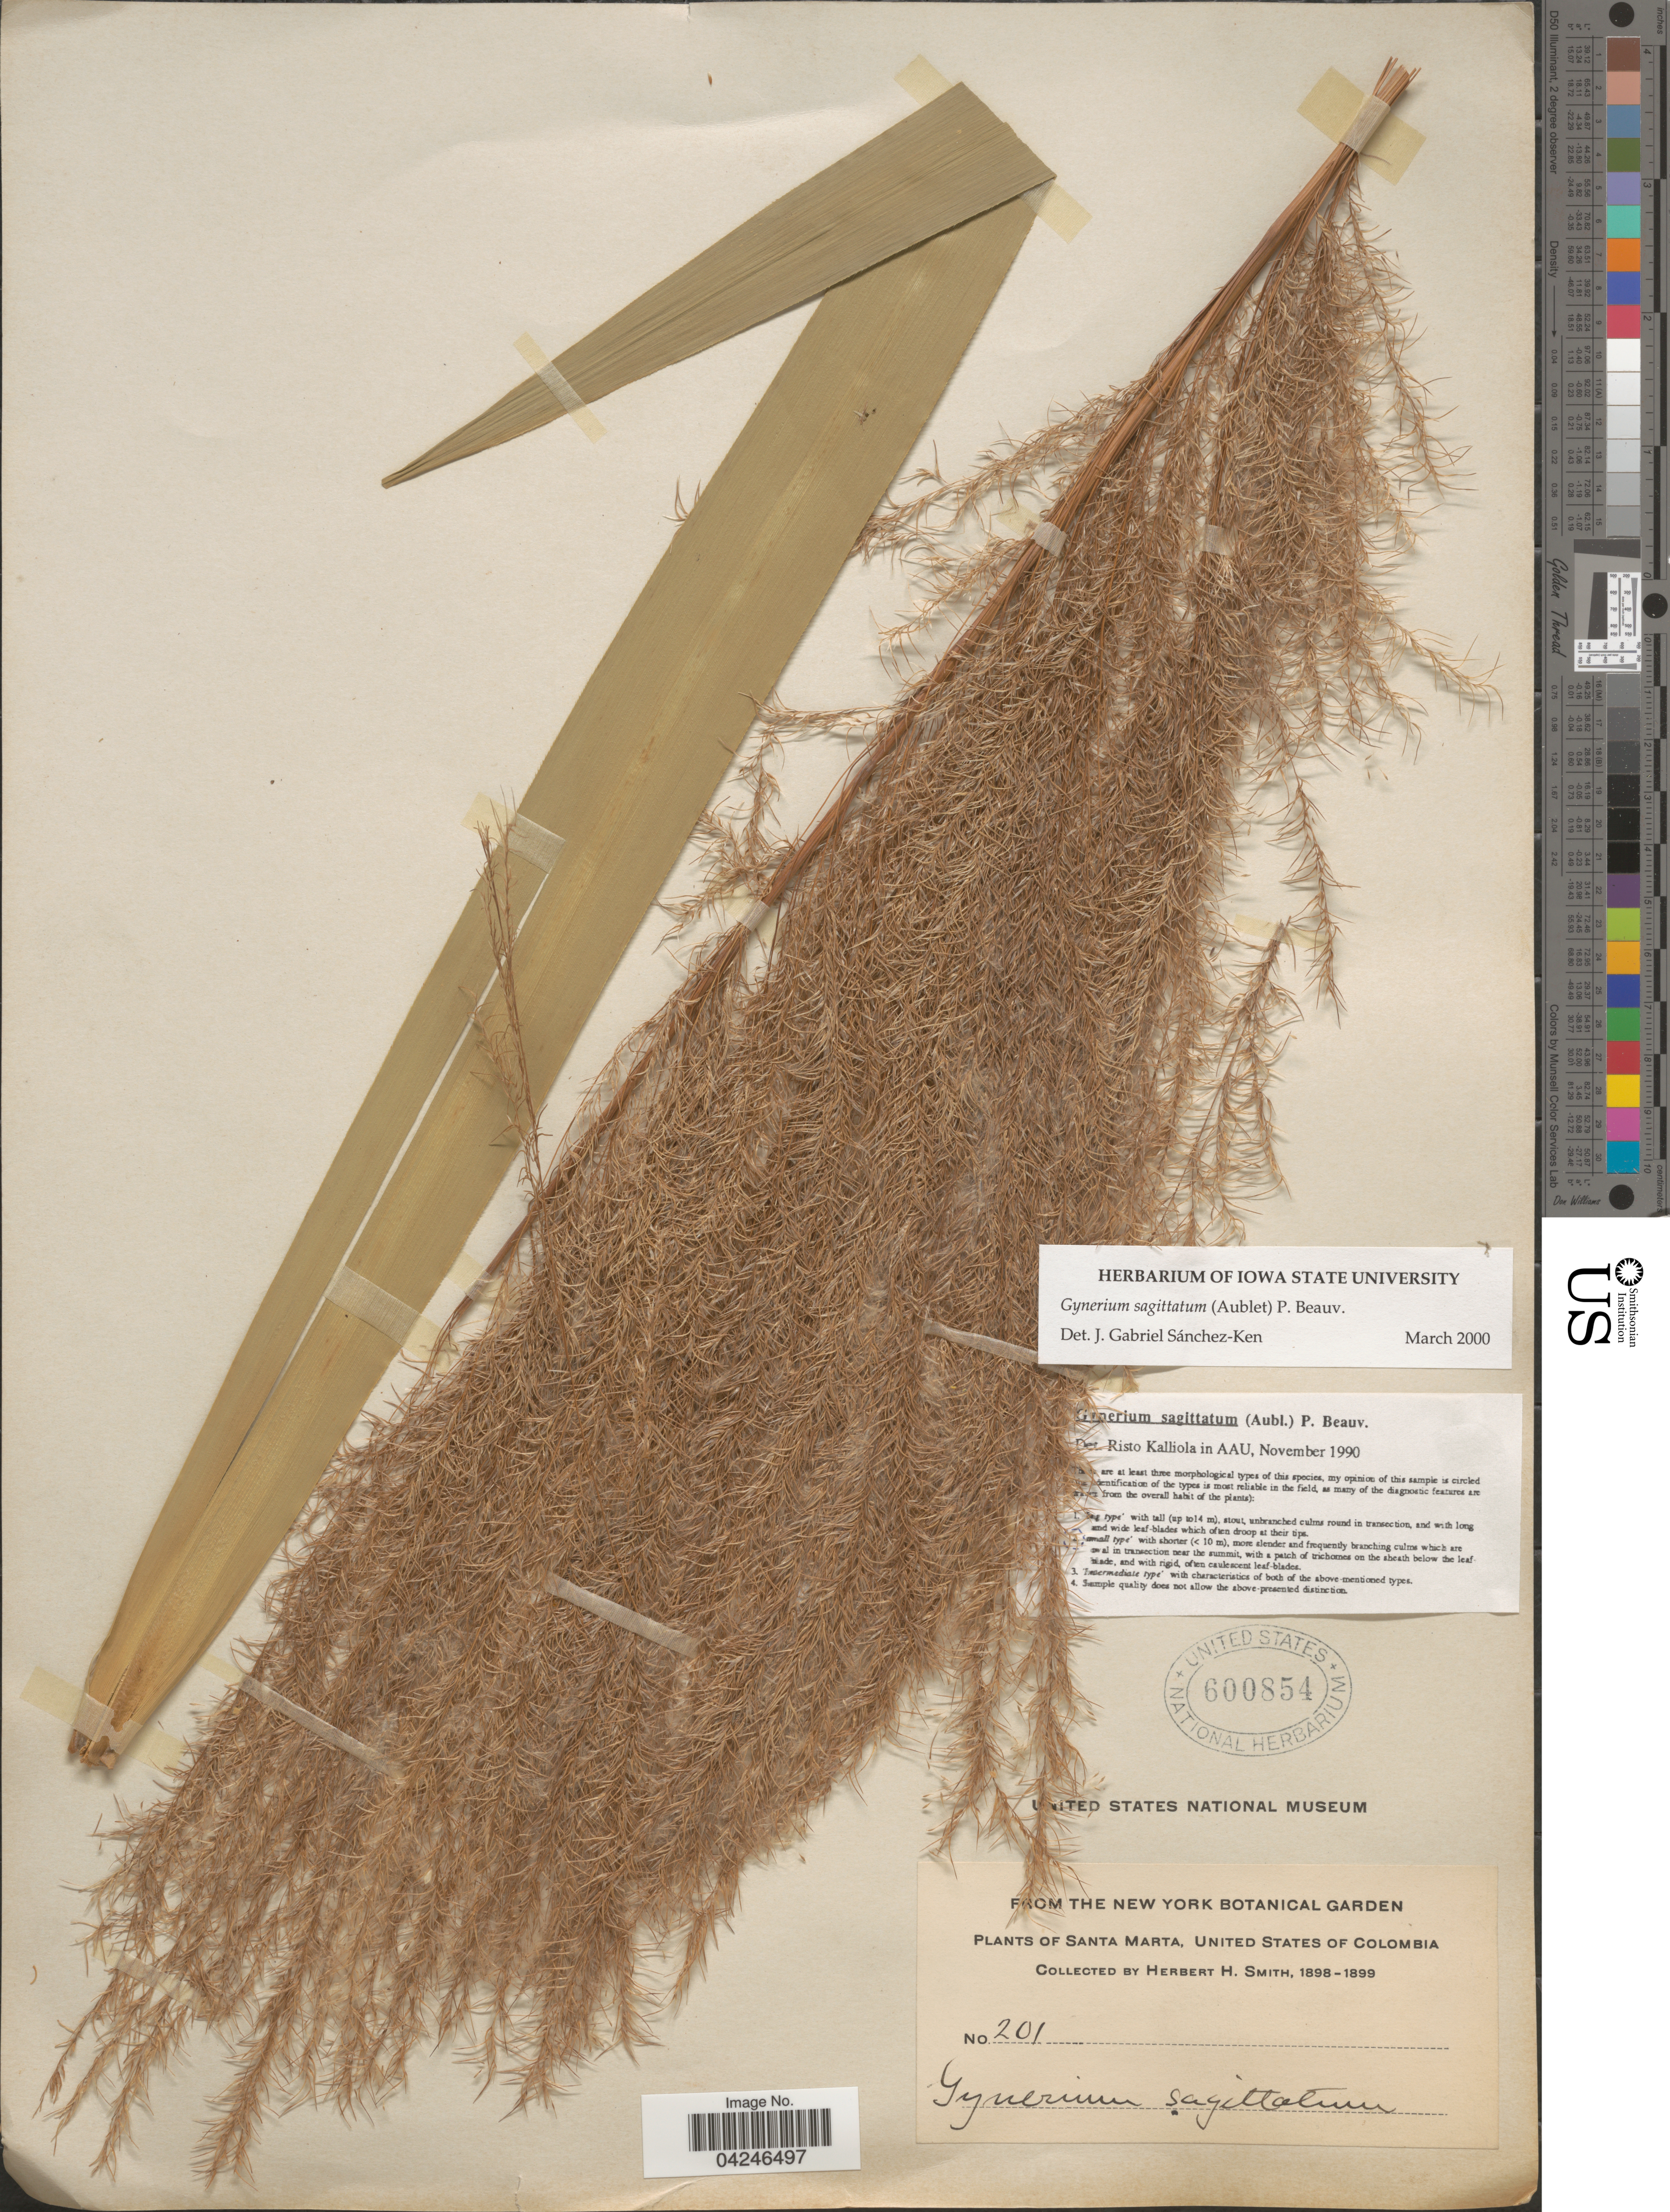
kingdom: Plantae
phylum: Tracheophyta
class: Liliopsida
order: Poales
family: Poaceae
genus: Gynerium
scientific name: Gynerium sagittatum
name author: (Aubl.) P. Beauv.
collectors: Herbert H. Smith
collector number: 201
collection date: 1898/1899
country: Colombia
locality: Santa Marta, United States of Colombia.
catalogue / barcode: US 600854